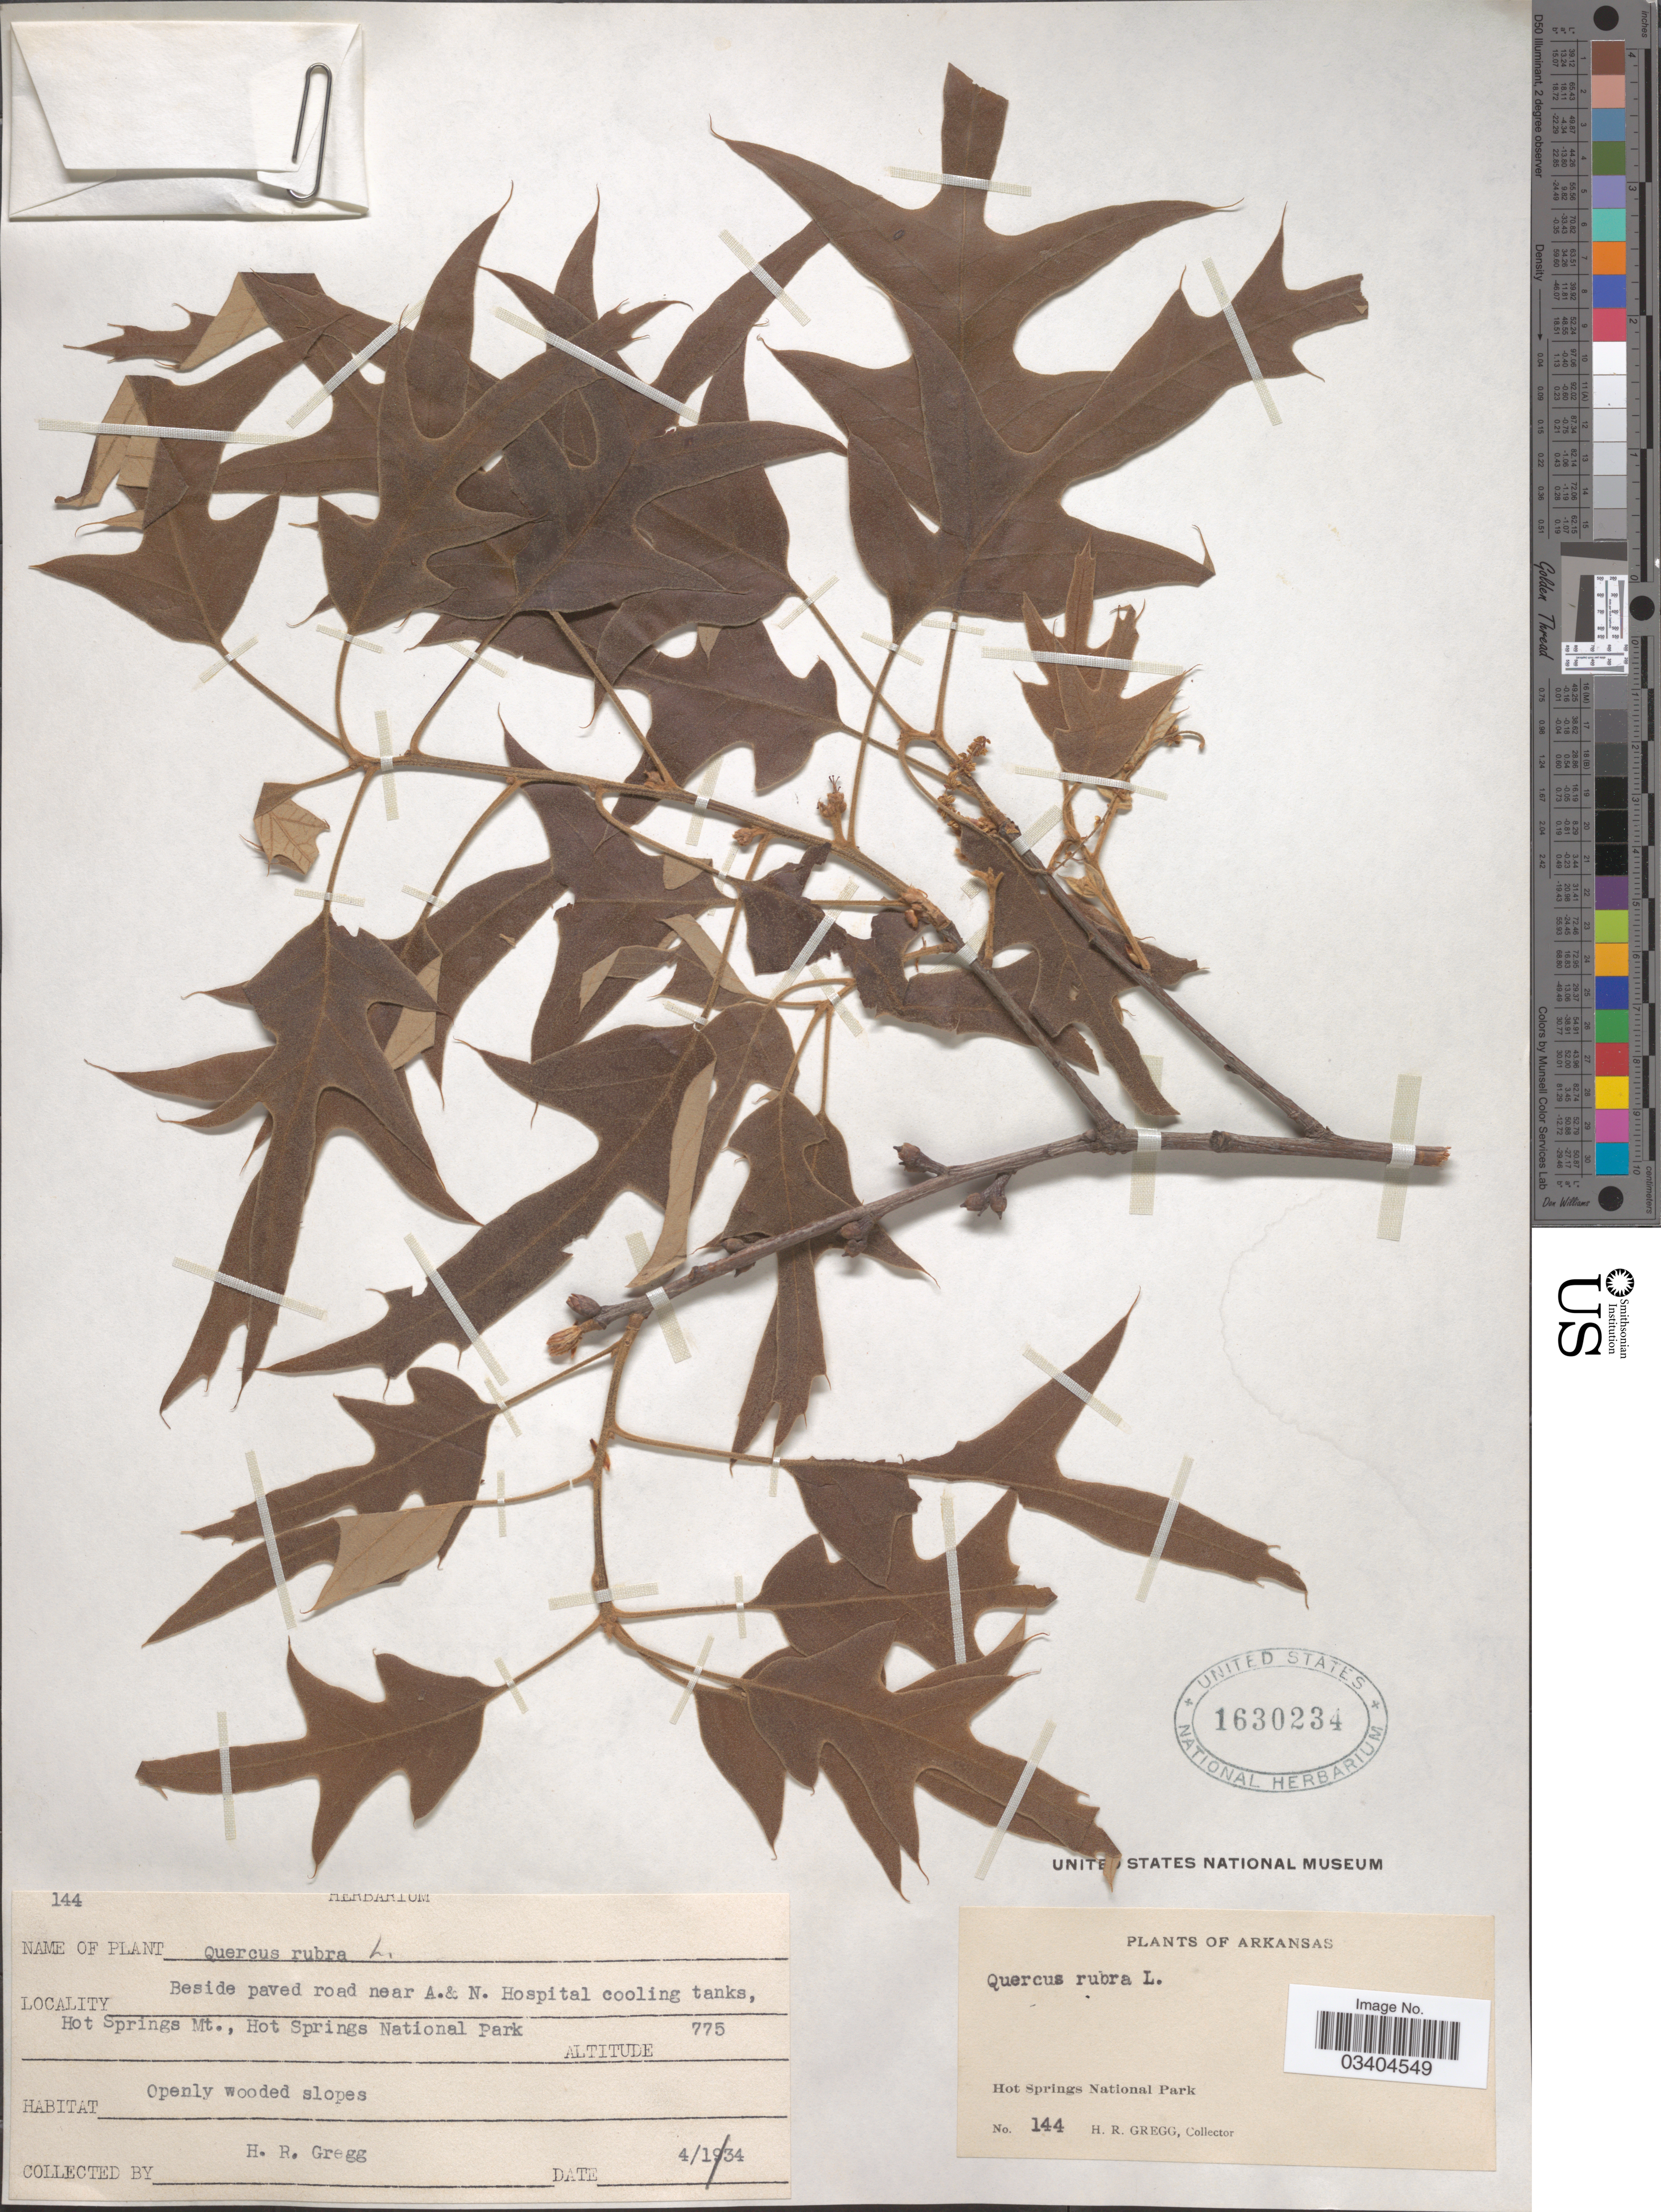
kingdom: Plantae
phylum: Tracheophyta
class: Magnoliopsida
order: Fagales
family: Fagaceae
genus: Quercus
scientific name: Quercus falcata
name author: Michx.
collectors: H. Gregg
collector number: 144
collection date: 1934-04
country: United States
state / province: Arkansas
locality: Beside paved road nar A. & N. Hospital cooling tanks, Hot Springs Mt., Hot Springs National Park.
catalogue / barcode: US 1630234